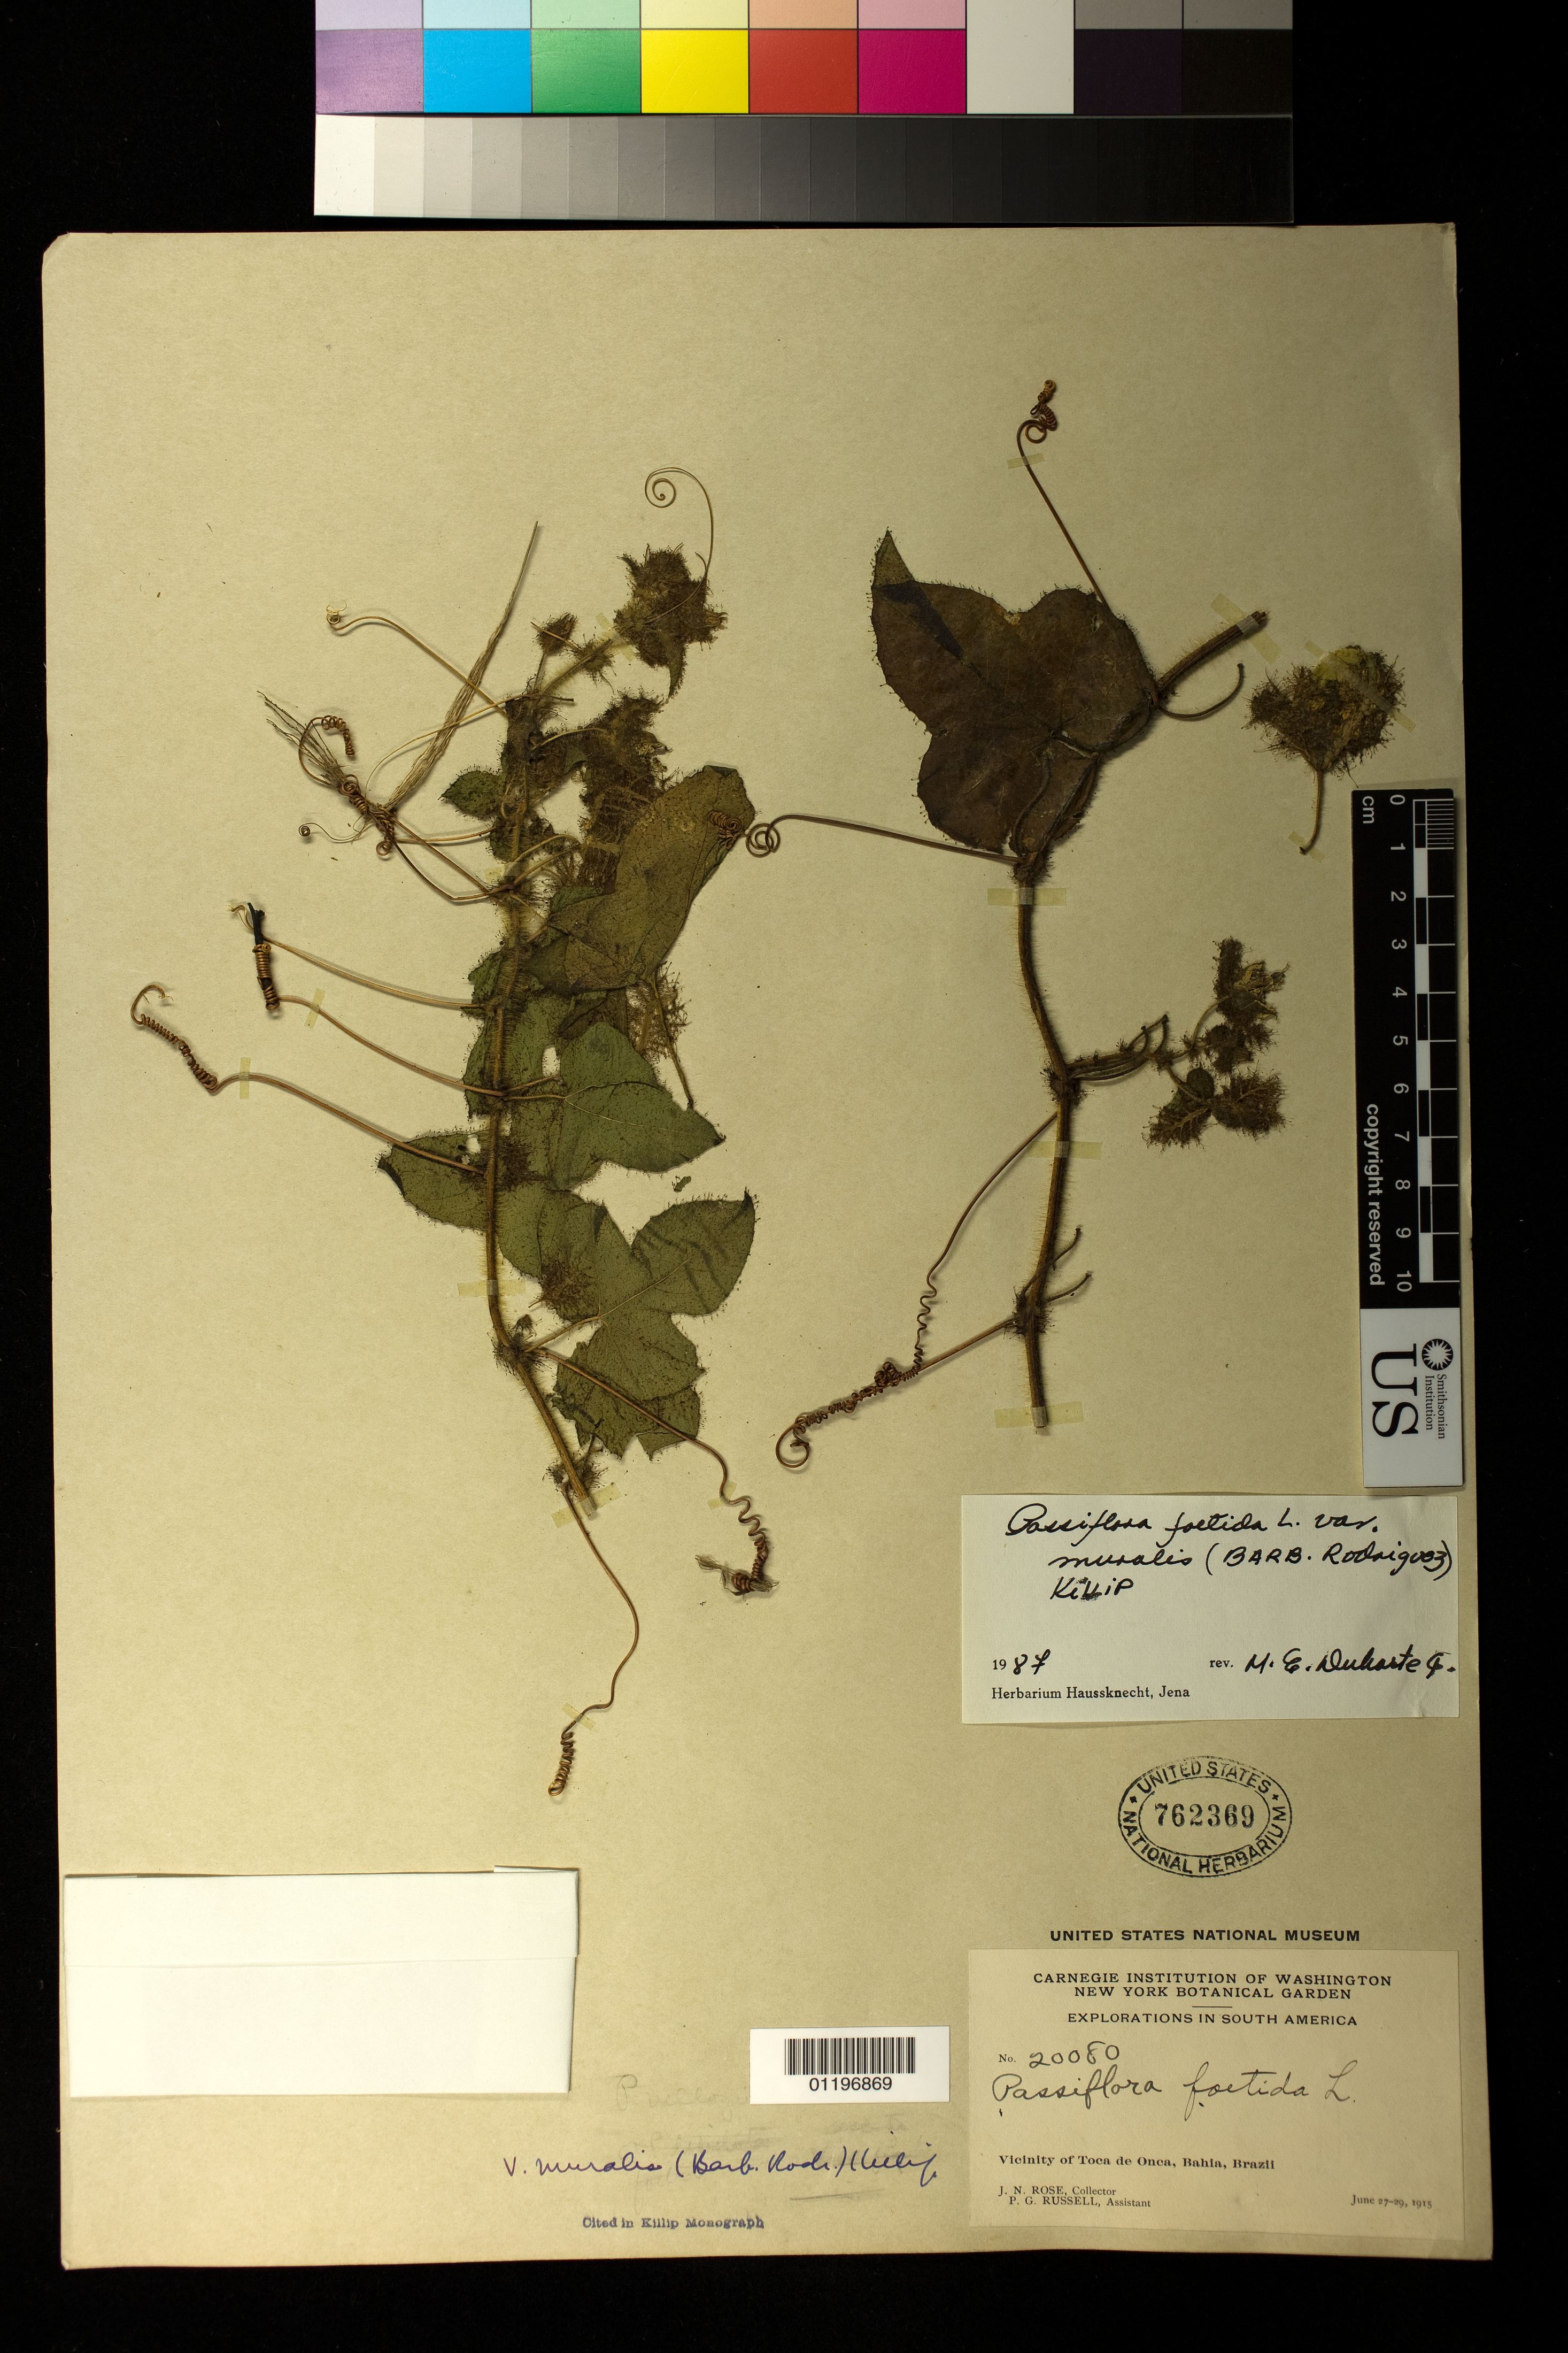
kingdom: Plantae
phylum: Tracheophyta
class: Magnoliopsida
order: Malpighiales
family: Passifloraceae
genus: Passiflora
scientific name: Passiflora foetida var. muralis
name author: (Barb. Rodr.) Killip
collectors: J. N. Rose & P. G. Russell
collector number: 20080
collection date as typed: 27 Jun 1913 to 29 Jun 1913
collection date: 1913-06-27/1913-06-29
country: Brazil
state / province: Bahia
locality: Vicinity of Toca de Onca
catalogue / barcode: US 762369